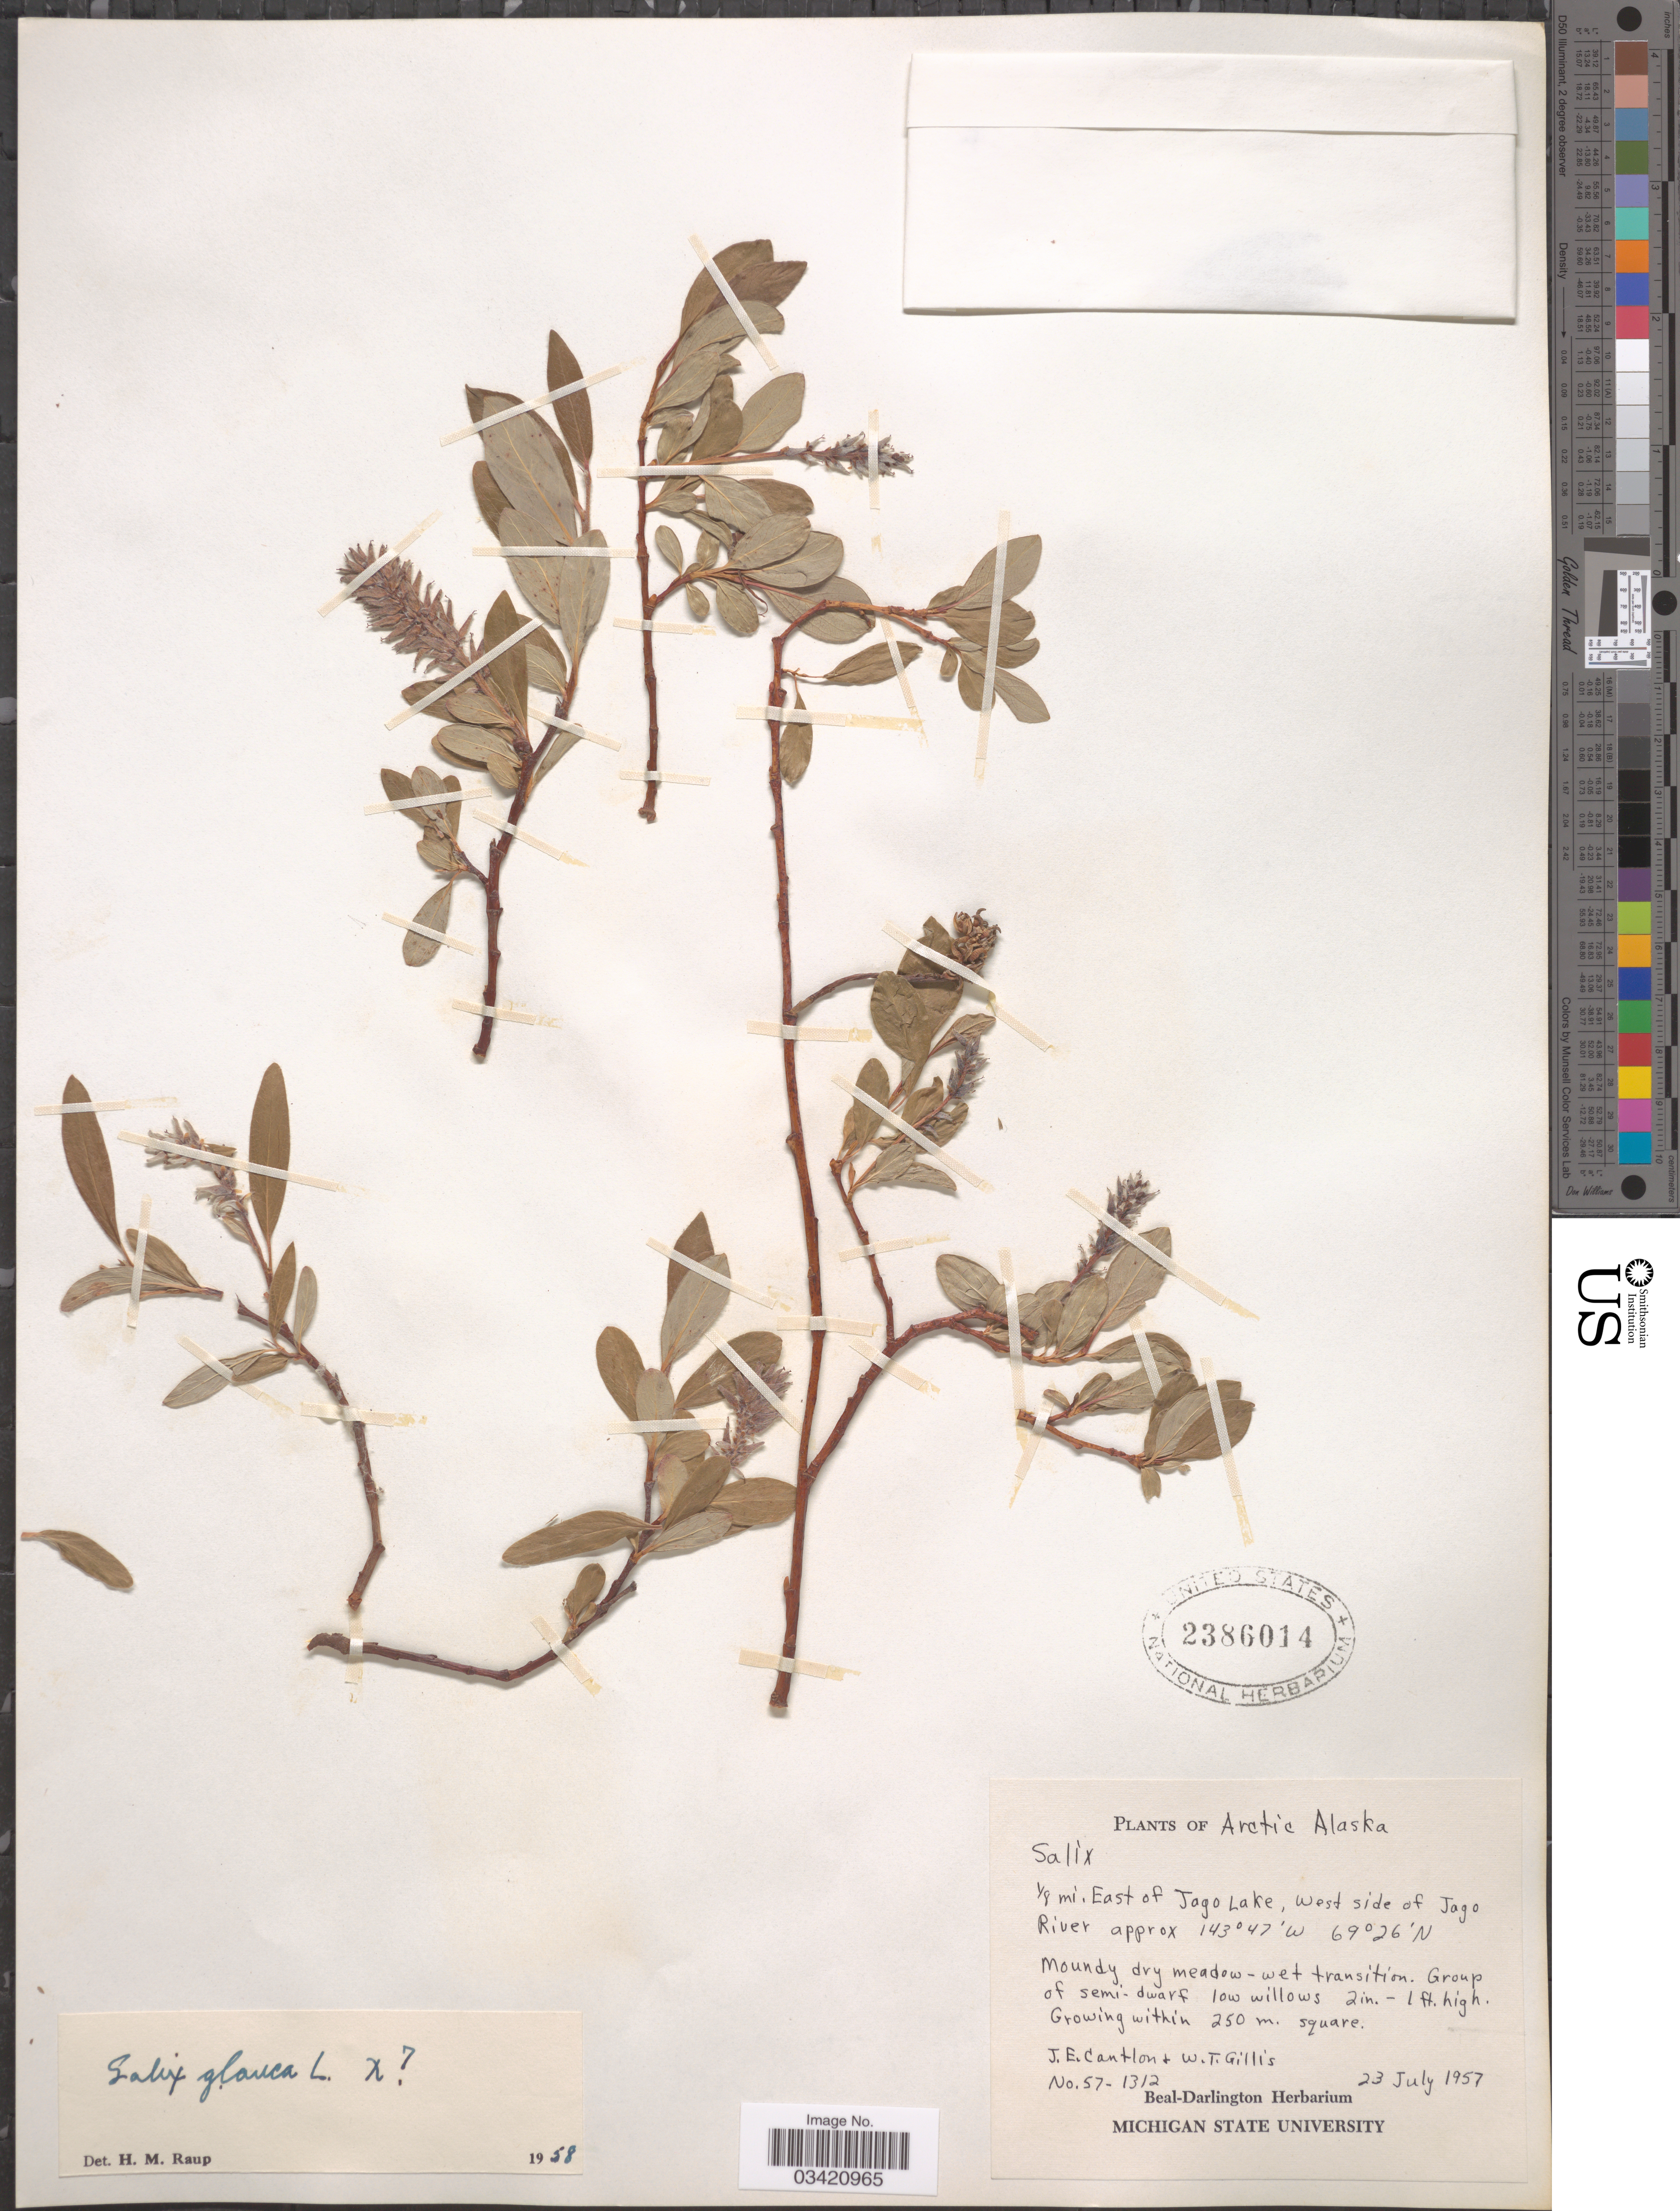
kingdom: Plantae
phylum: Tracheophyta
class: Magnoliopsida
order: Malpighiales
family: Salicaceae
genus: Salix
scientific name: Salix glauca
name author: L.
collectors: J. Cantlon & W. T. Gillis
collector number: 57-1312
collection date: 1957-07-23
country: United States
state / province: Alaska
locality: Arctic Alaska. 1/8 mi. East of Jago Lake, west side of Jago River.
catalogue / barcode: US 2386014